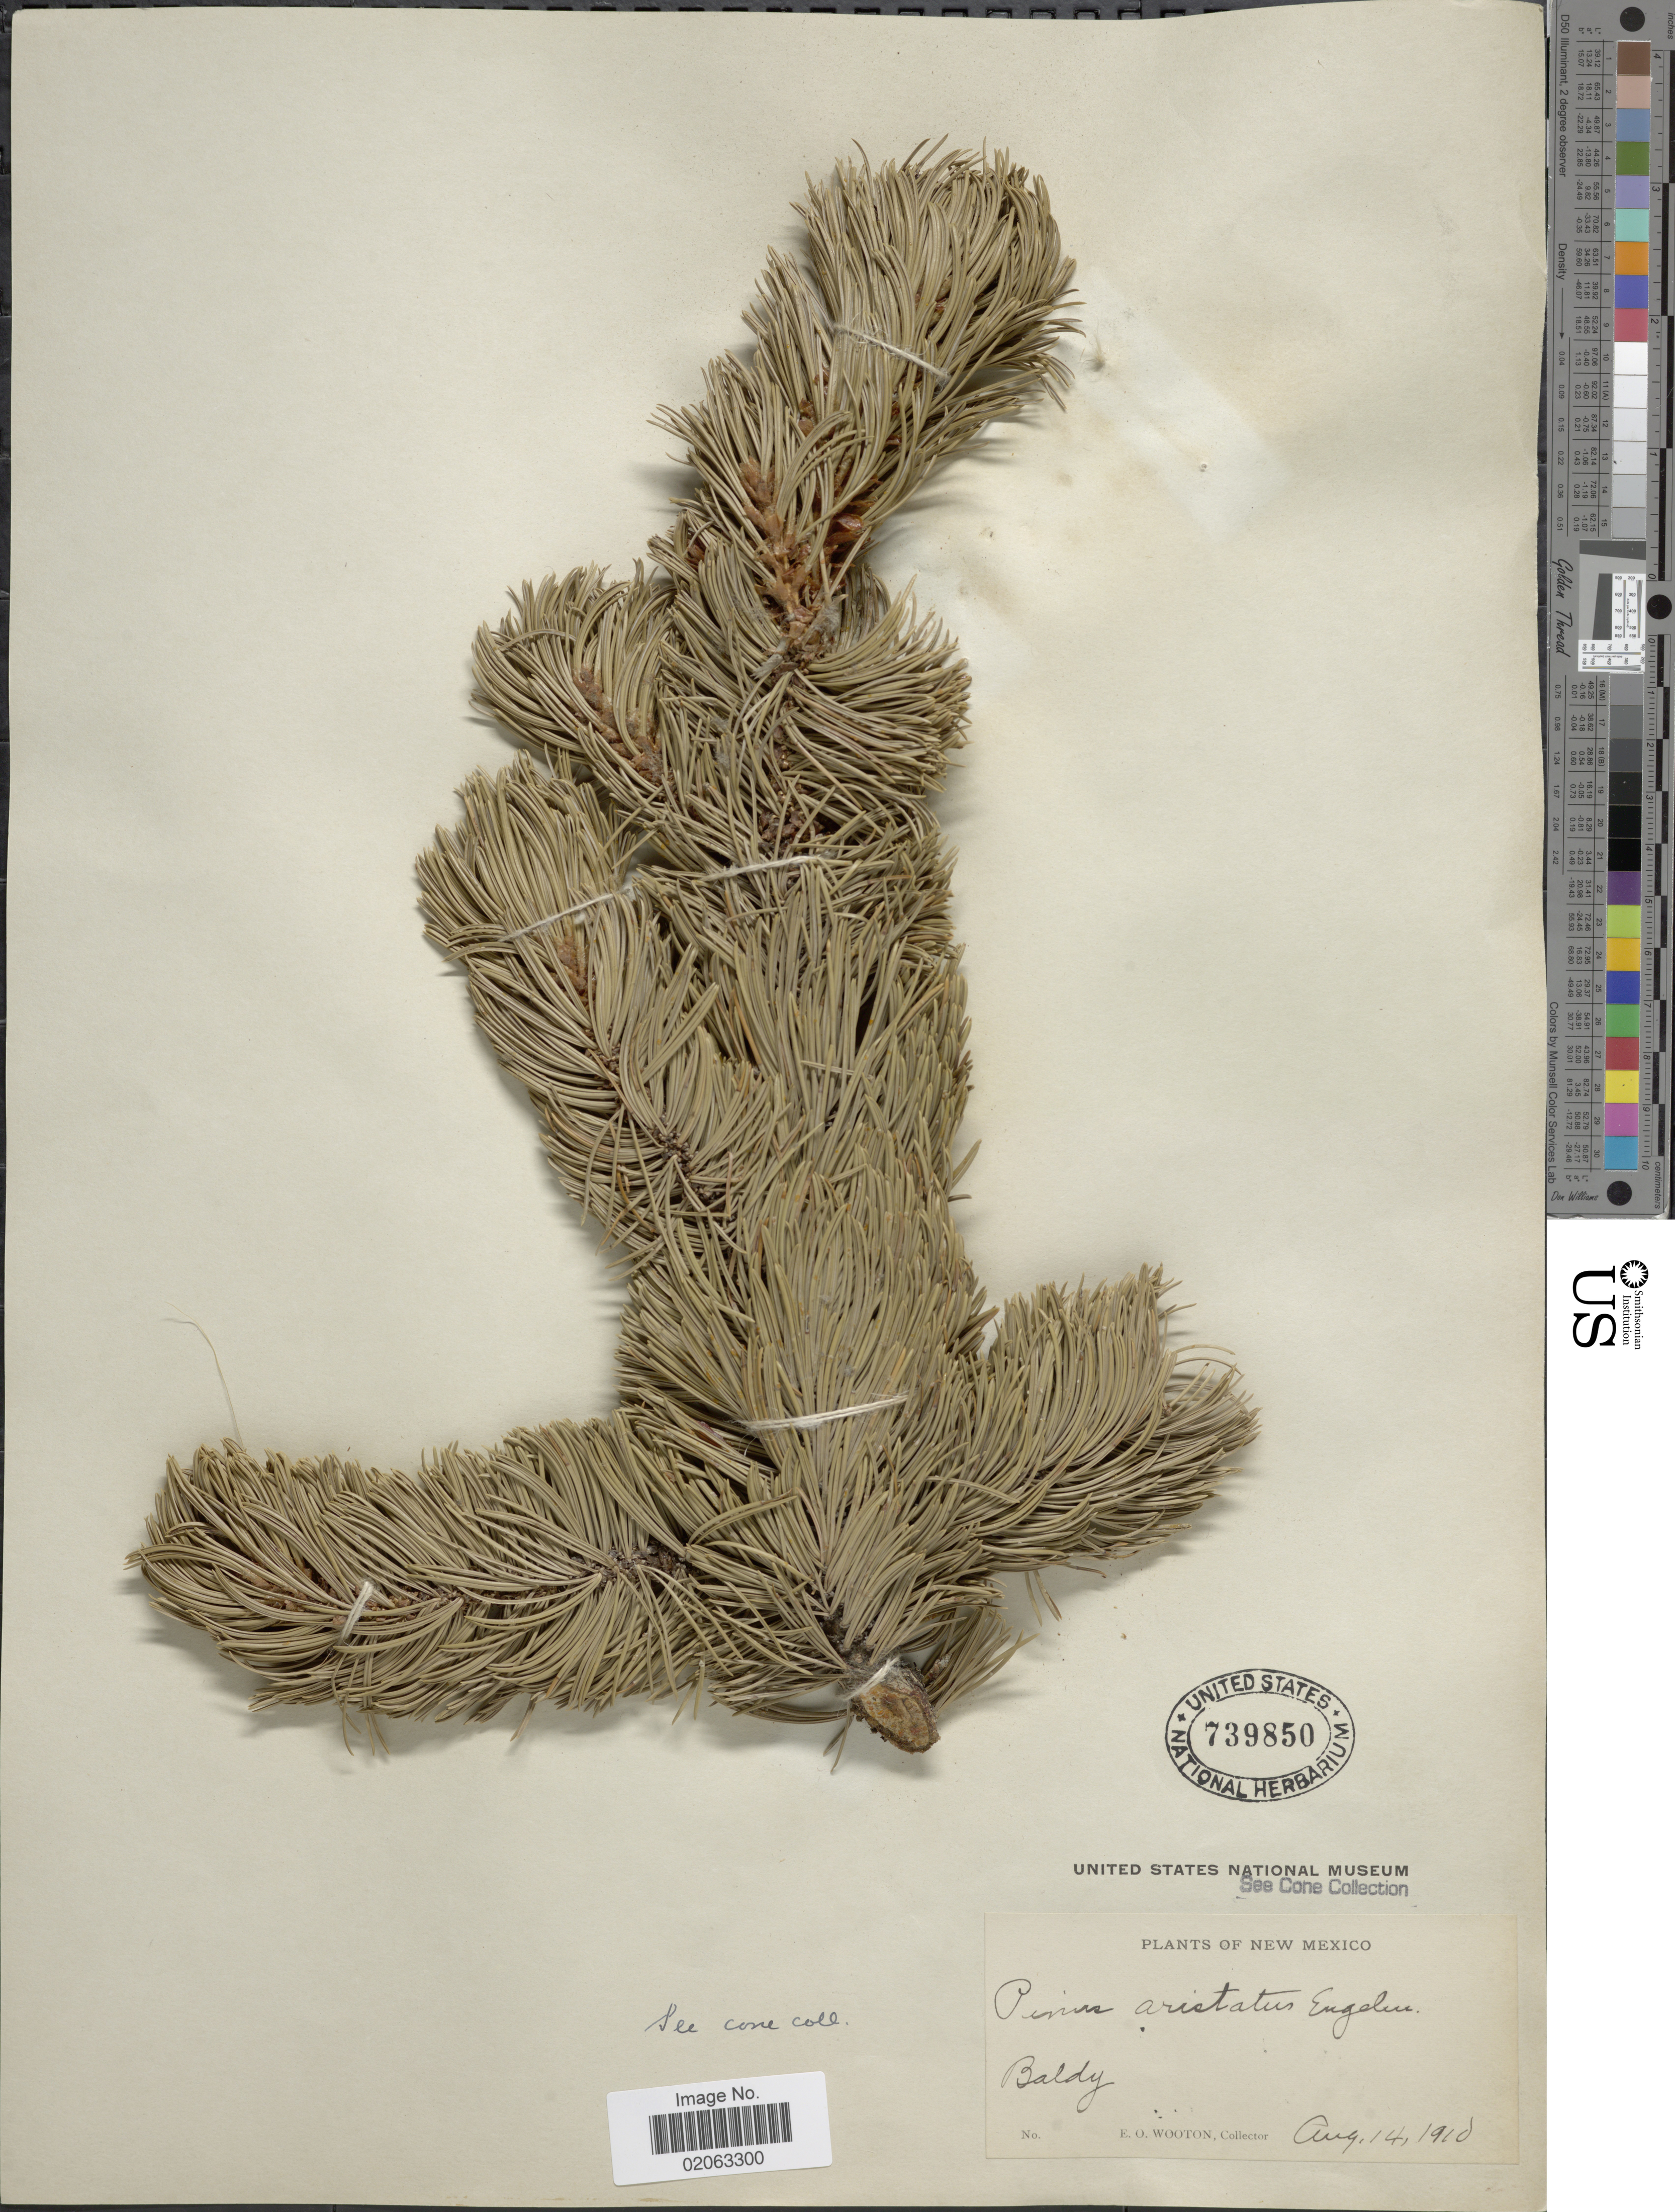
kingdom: Plantae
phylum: Tracheophyta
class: Pinopsida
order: Pinales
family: Pinaceae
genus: Pinus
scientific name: Pinus aristata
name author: Engelm.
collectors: E. O. Wooton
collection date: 1910-08-14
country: United States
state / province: New Mexico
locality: Baldy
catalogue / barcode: US 739850